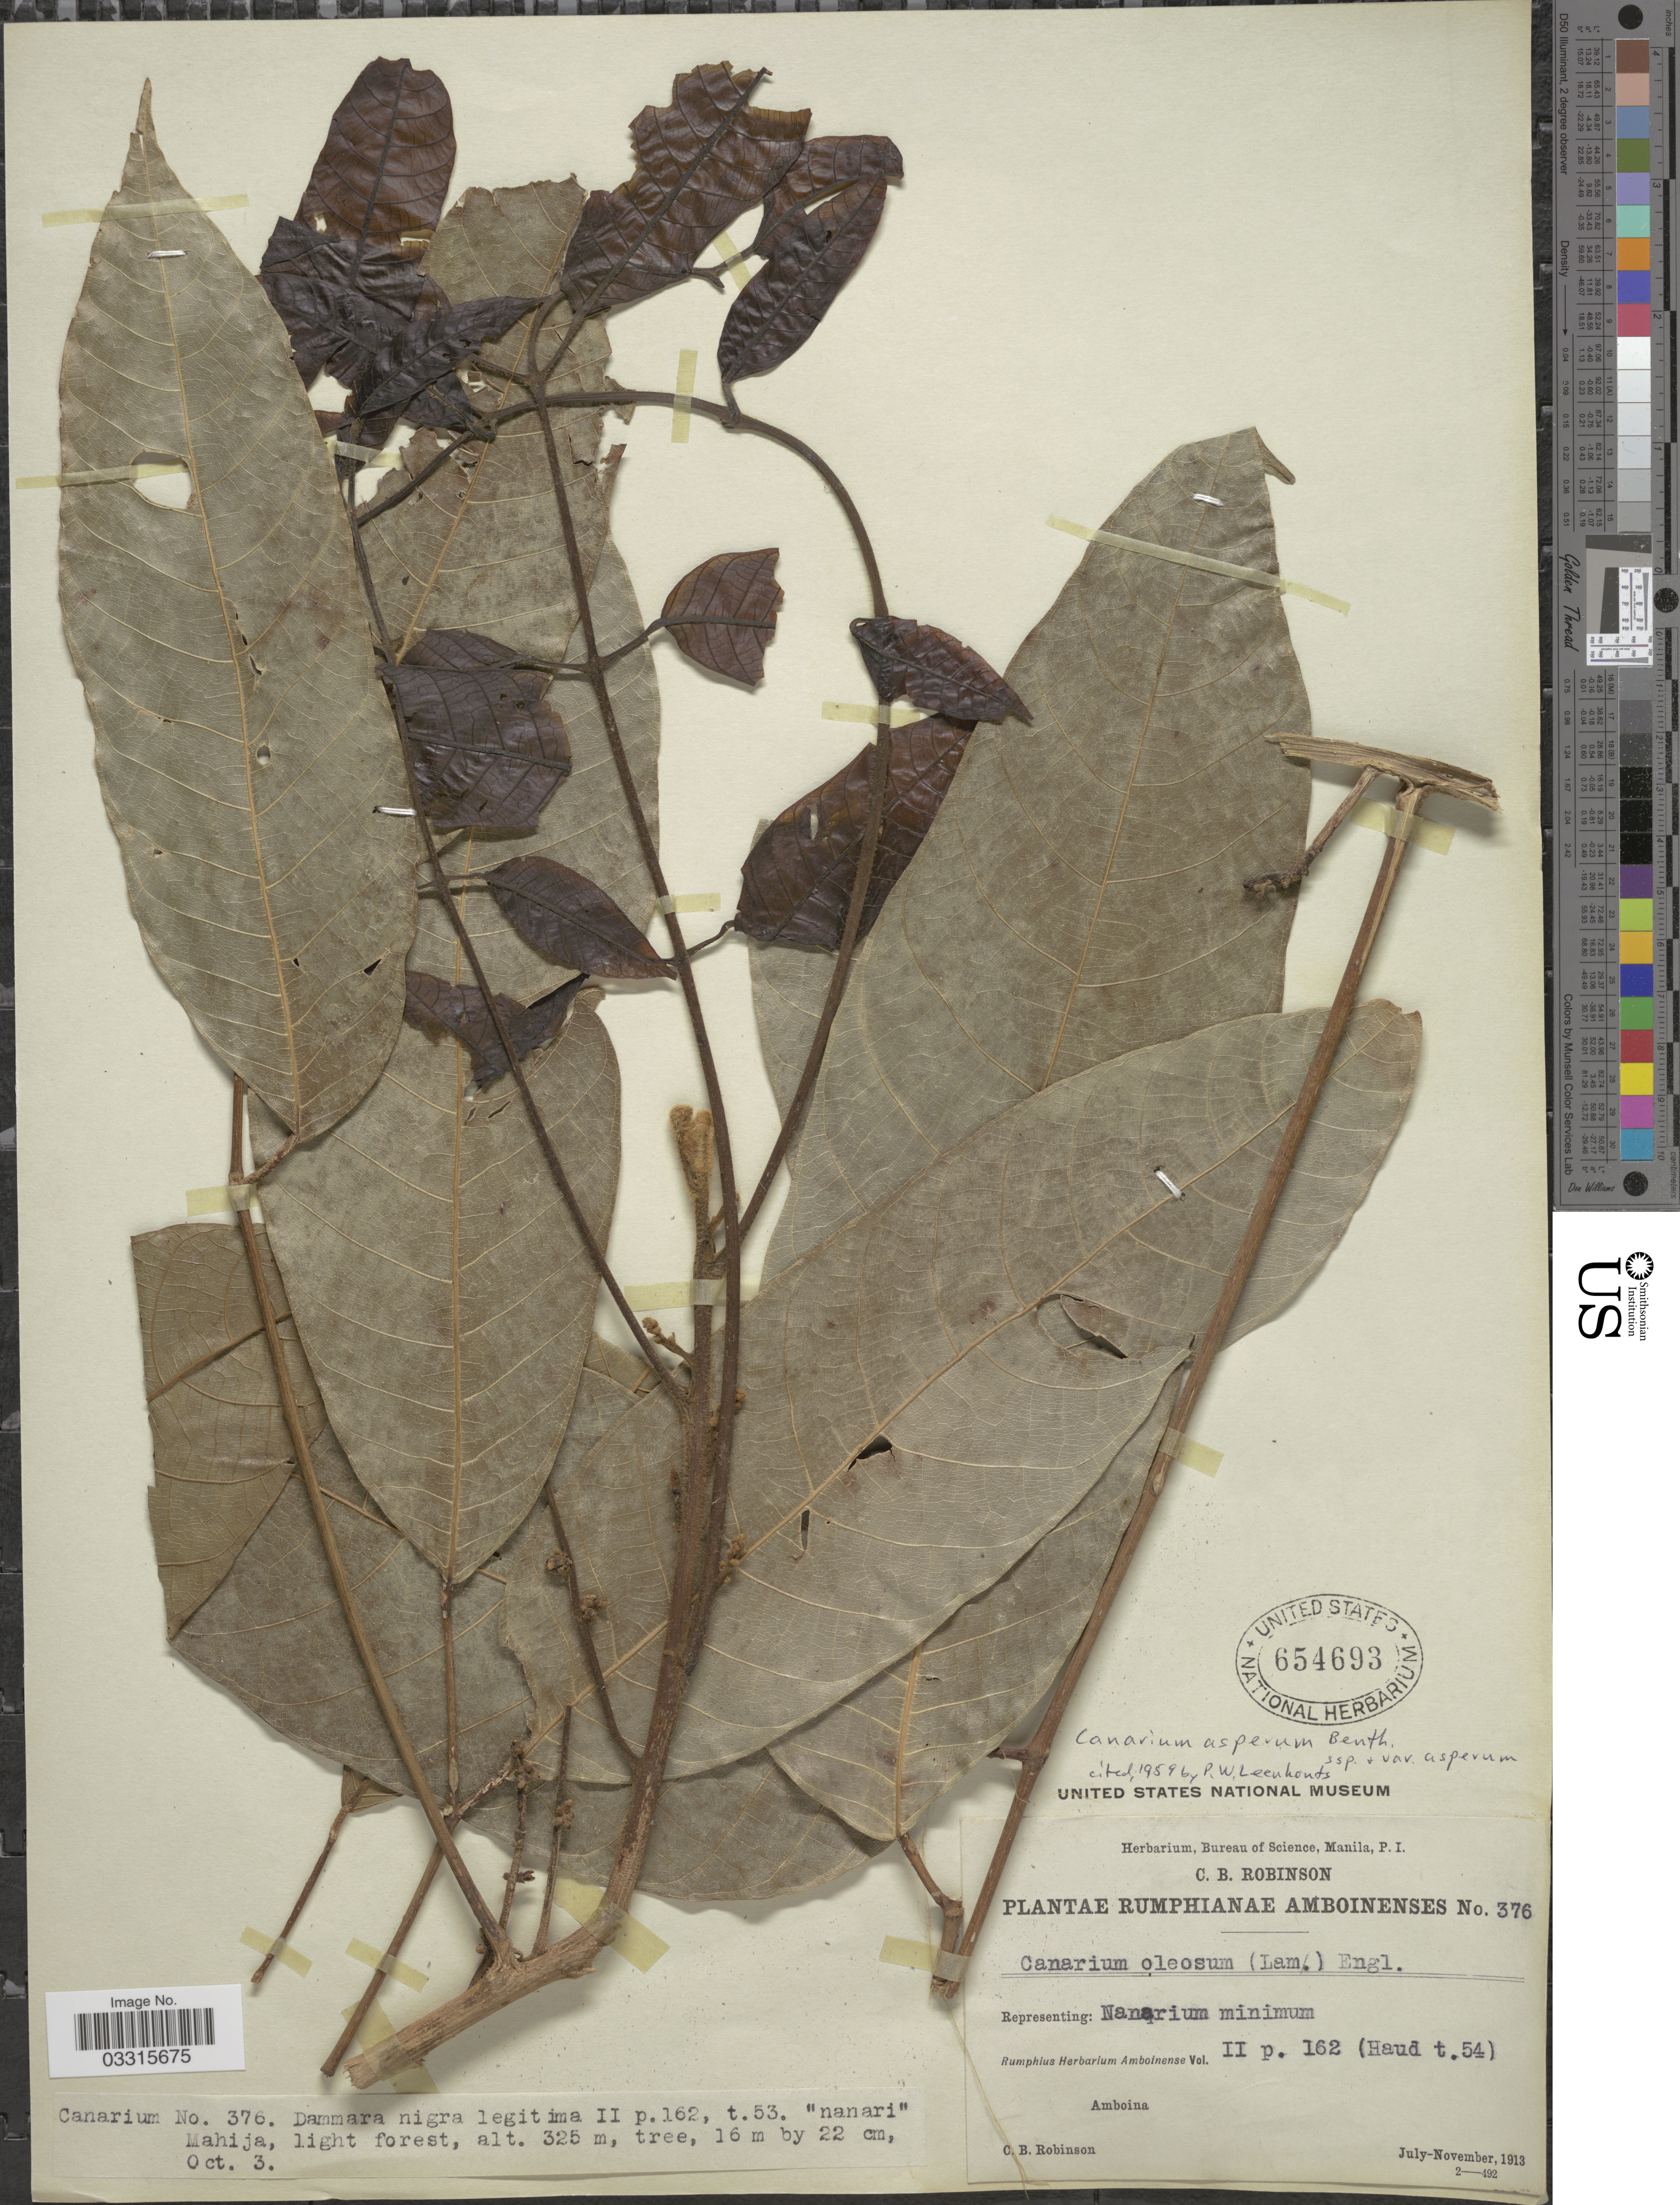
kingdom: Plantae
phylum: Tracheophyta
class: Magnoliopsida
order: Sapindales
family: Burseraceae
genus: Canarium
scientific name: Canarium asperum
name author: Benth.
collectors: C. Robinson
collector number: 376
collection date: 1913-10-03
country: Indonesia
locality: Rumphianae Amboinenses. Amboina. Mahija.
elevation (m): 325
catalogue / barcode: US 654693